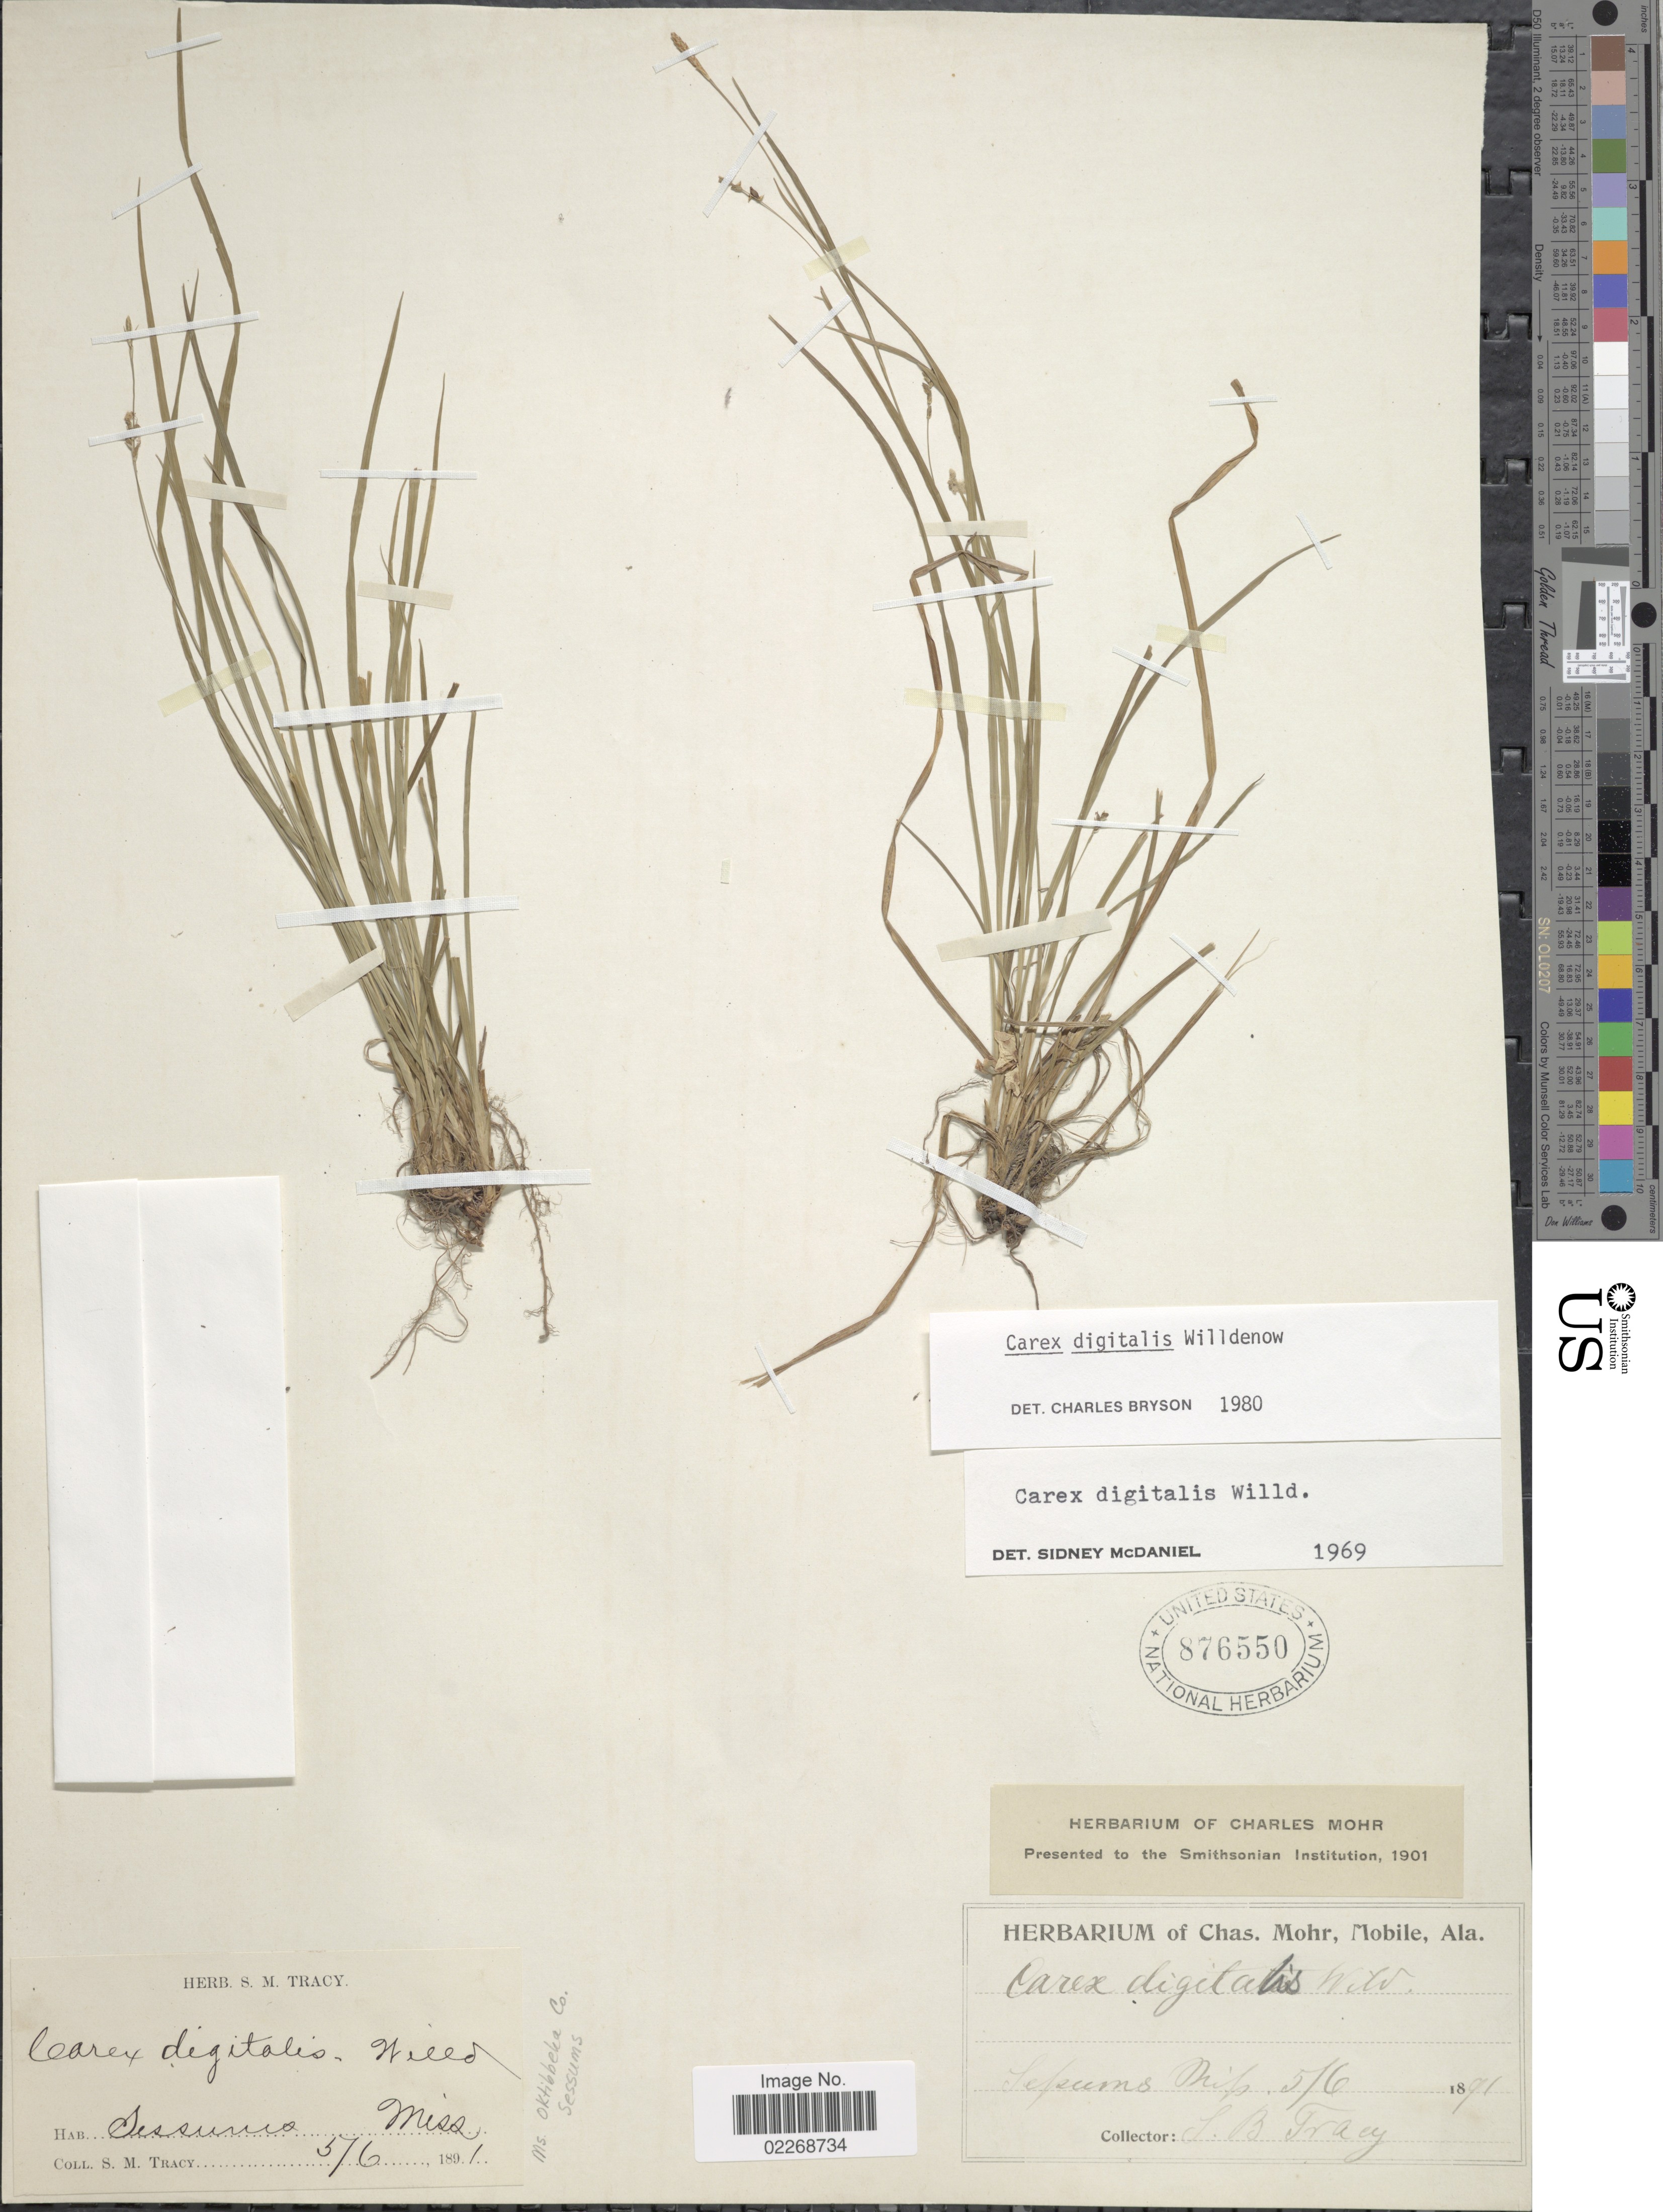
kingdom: Plantae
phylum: Tracheophyta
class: Liliopsida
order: Poales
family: Cyperaceae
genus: Carex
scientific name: Carex digitalis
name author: Willd.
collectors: S. M. Tracy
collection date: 1891-05-06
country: United States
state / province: Mississippi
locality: Sessums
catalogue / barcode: US 876550